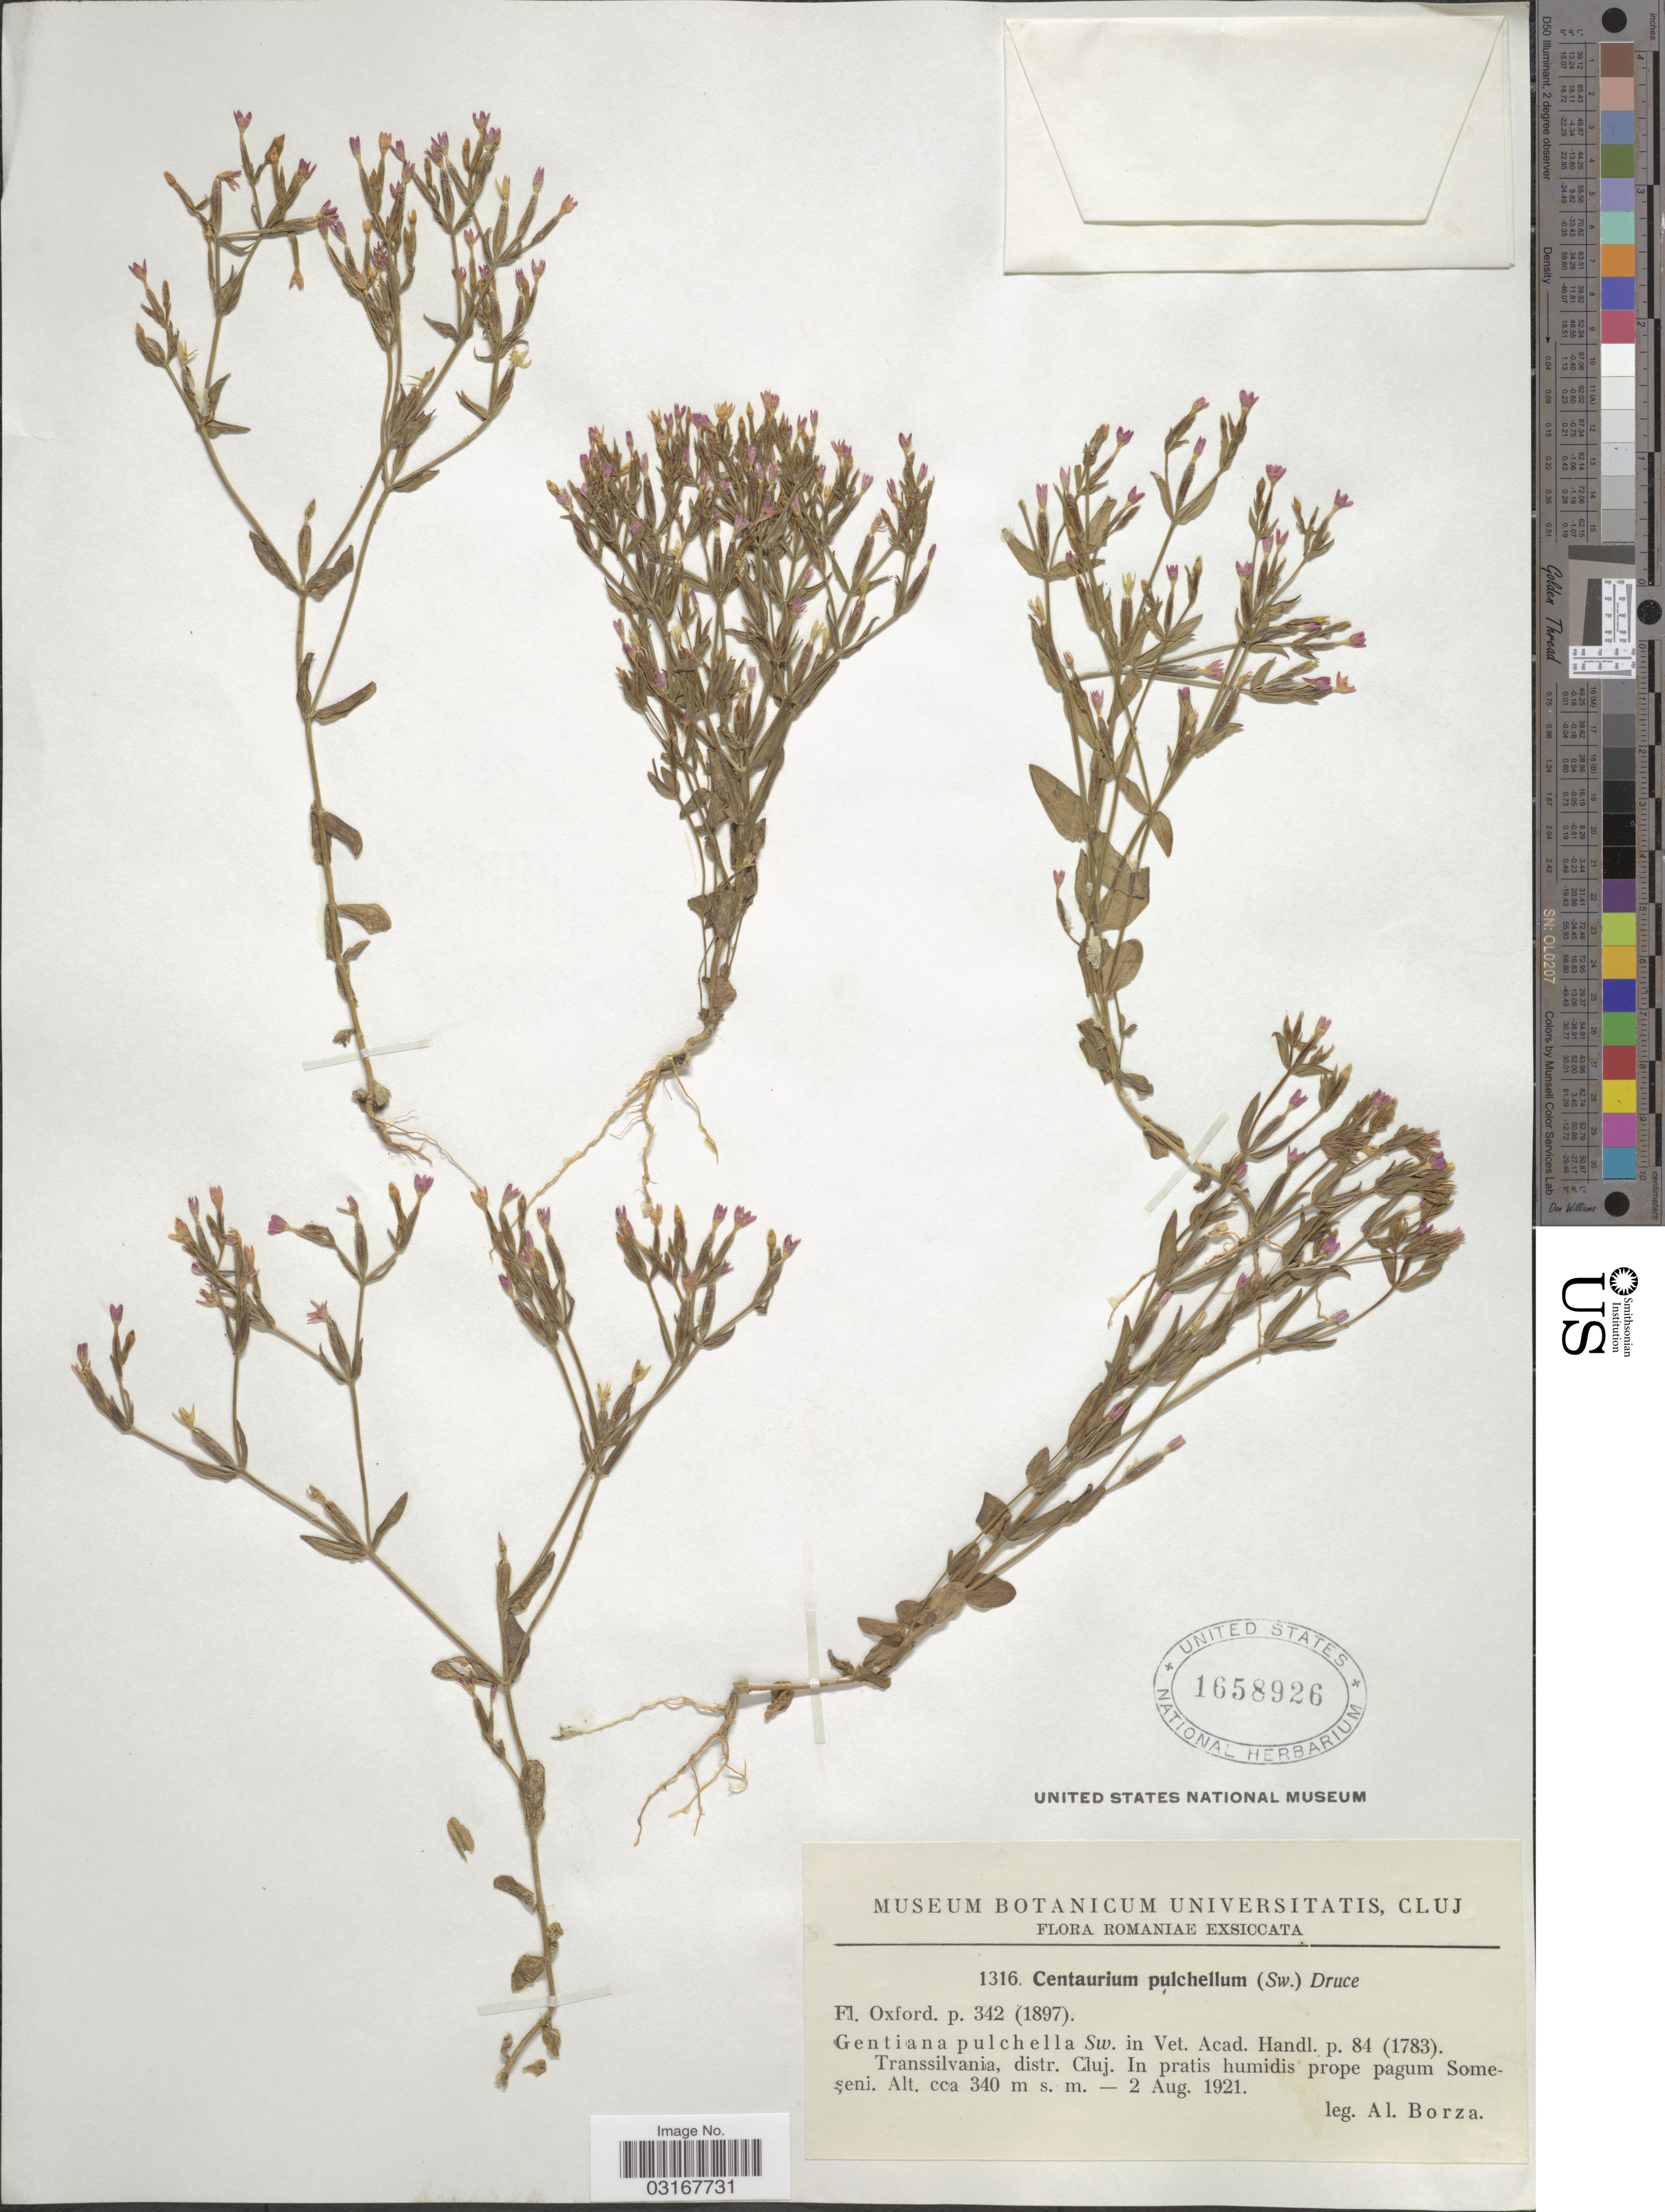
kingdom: Plantae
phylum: Tracheophyta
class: Magnoliopsida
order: Gentianales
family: Gentianaceae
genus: Centaurium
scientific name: Centaurium pulchellum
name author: (Sw.) Druce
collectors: A. Borza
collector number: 1316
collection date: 1921-08-02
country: Romania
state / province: Cluj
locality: Transsilvania, distr. Cluj. In pratis humidis prope pagum Someseni.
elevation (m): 340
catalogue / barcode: US 1658926